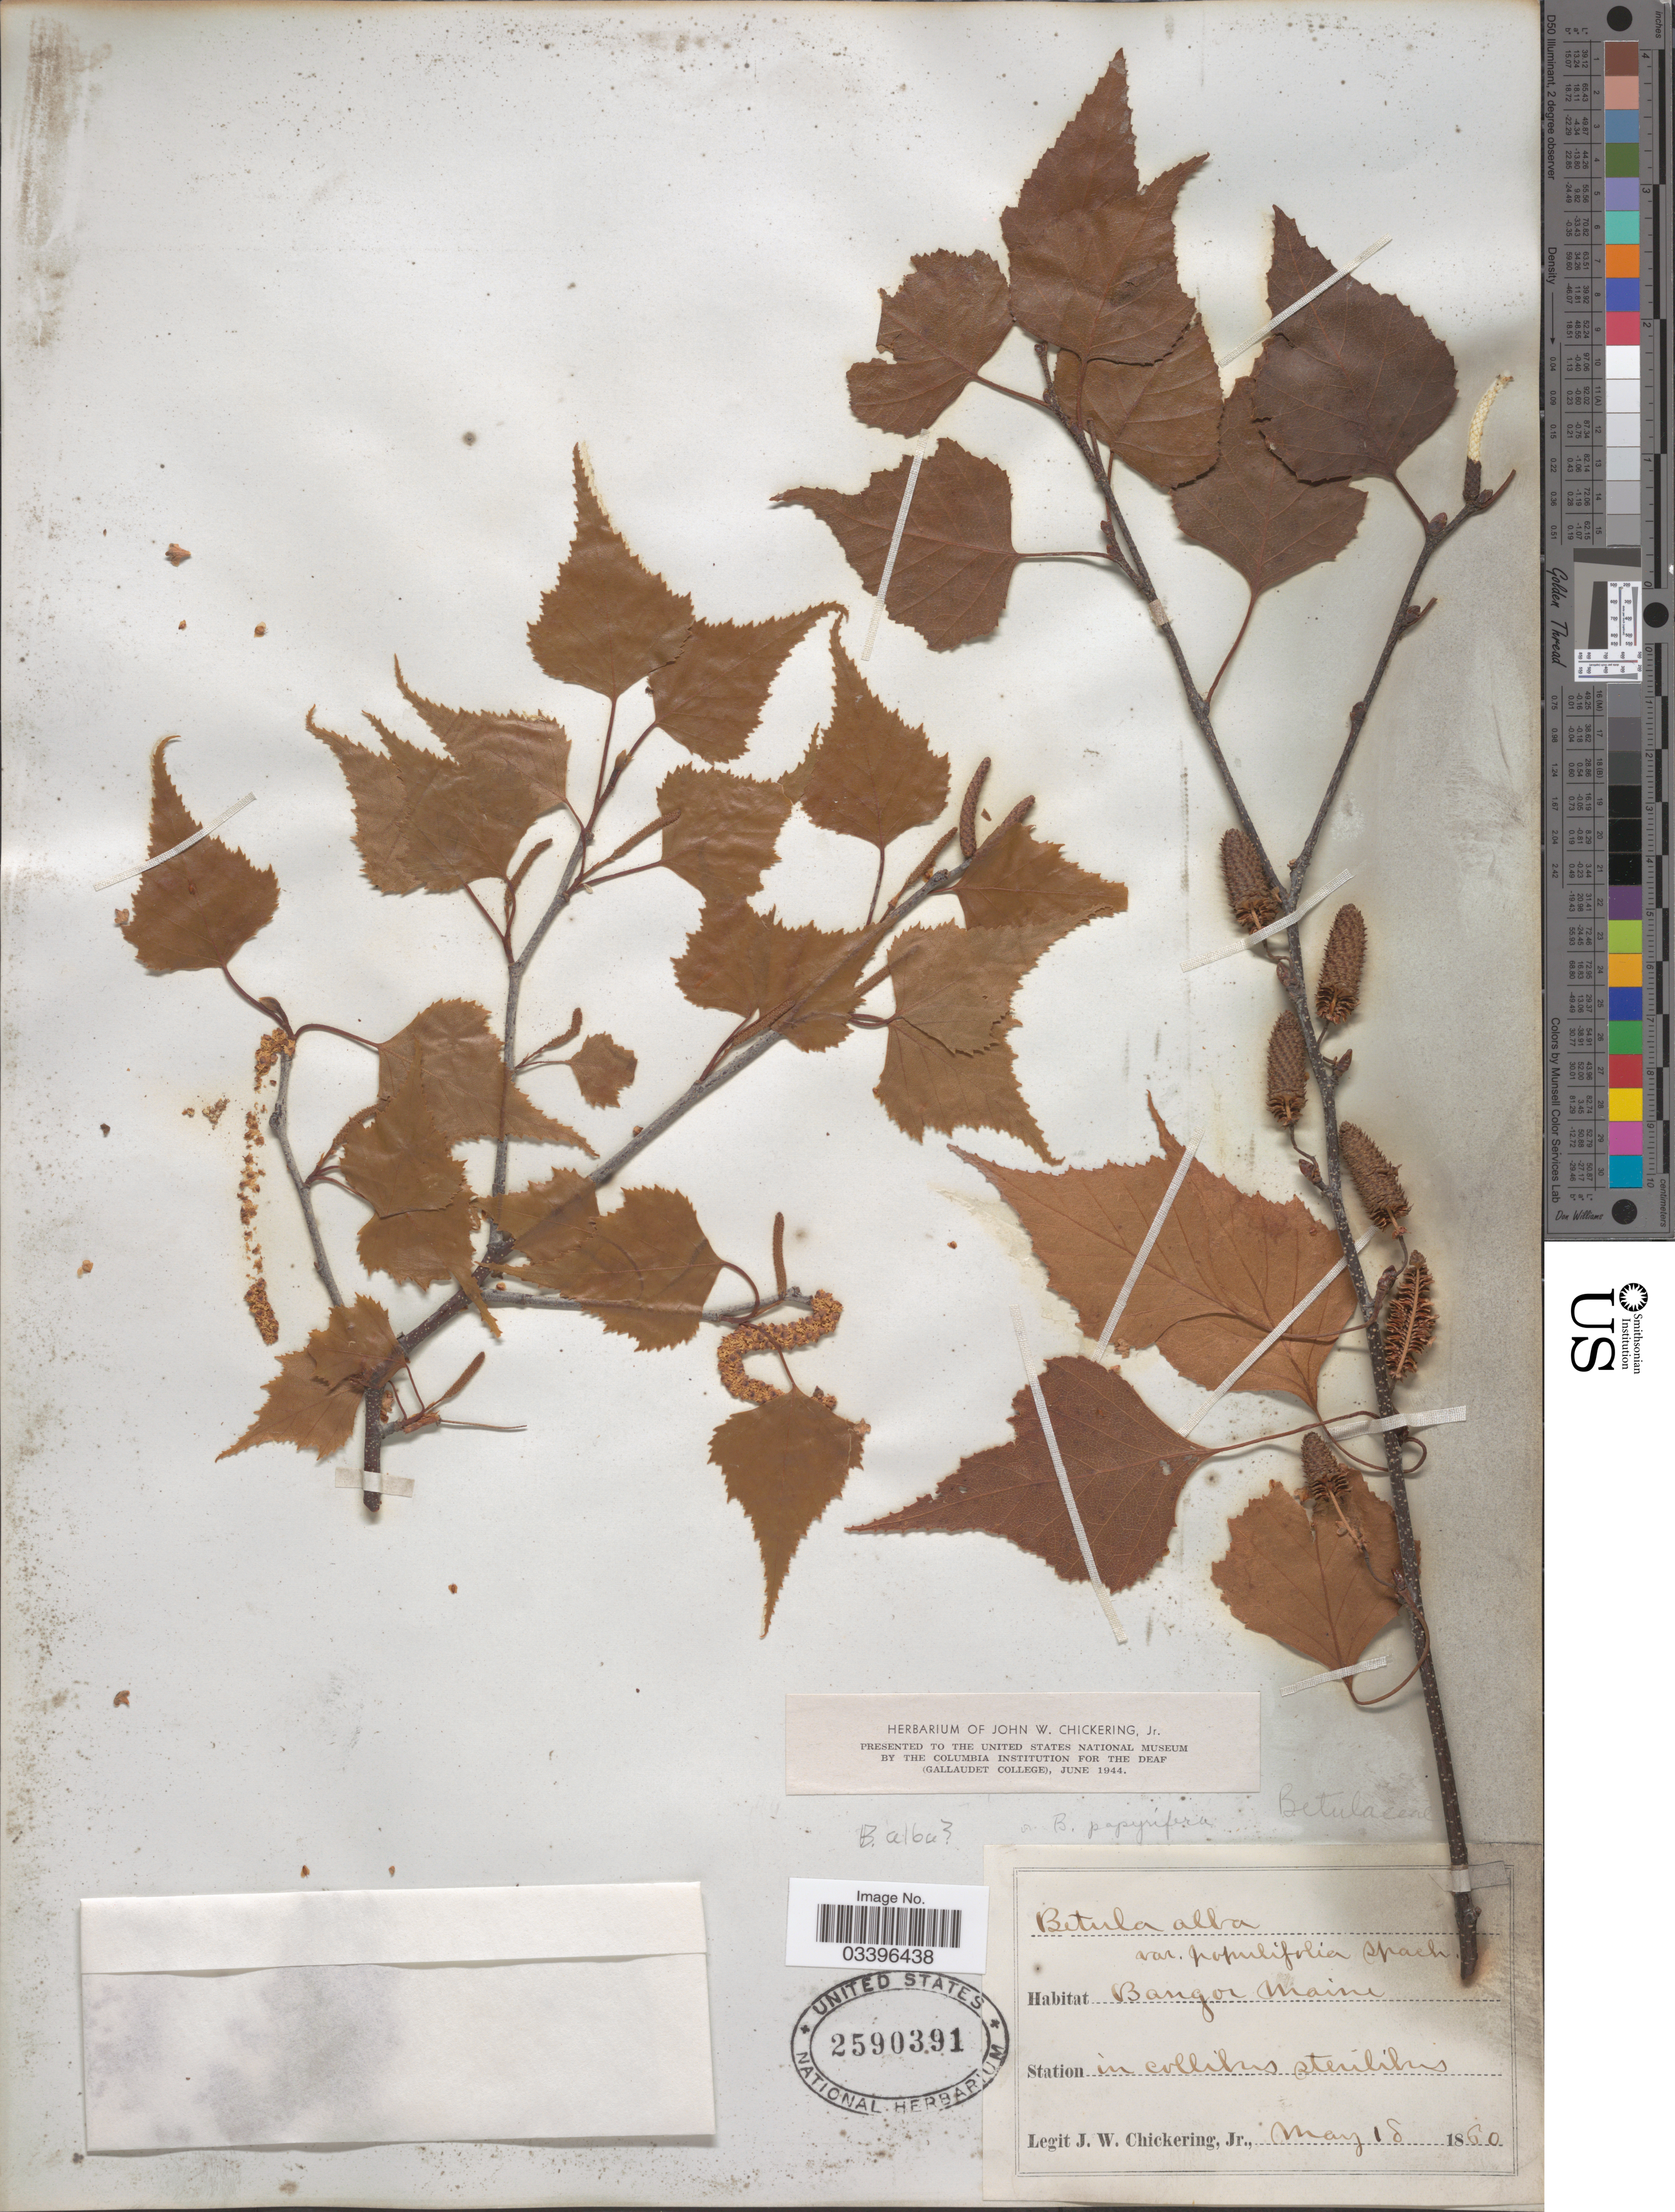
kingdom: Plantae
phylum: Tracheophyta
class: Magnoliopsida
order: Fagales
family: Betulaceae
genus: Betula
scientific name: Betula papyrifera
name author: Marshall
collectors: J. W. Chickering Jr.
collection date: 1860-05-18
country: United States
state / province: Maine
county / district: Penobscot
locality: Bangor.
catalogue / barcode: US 2590391